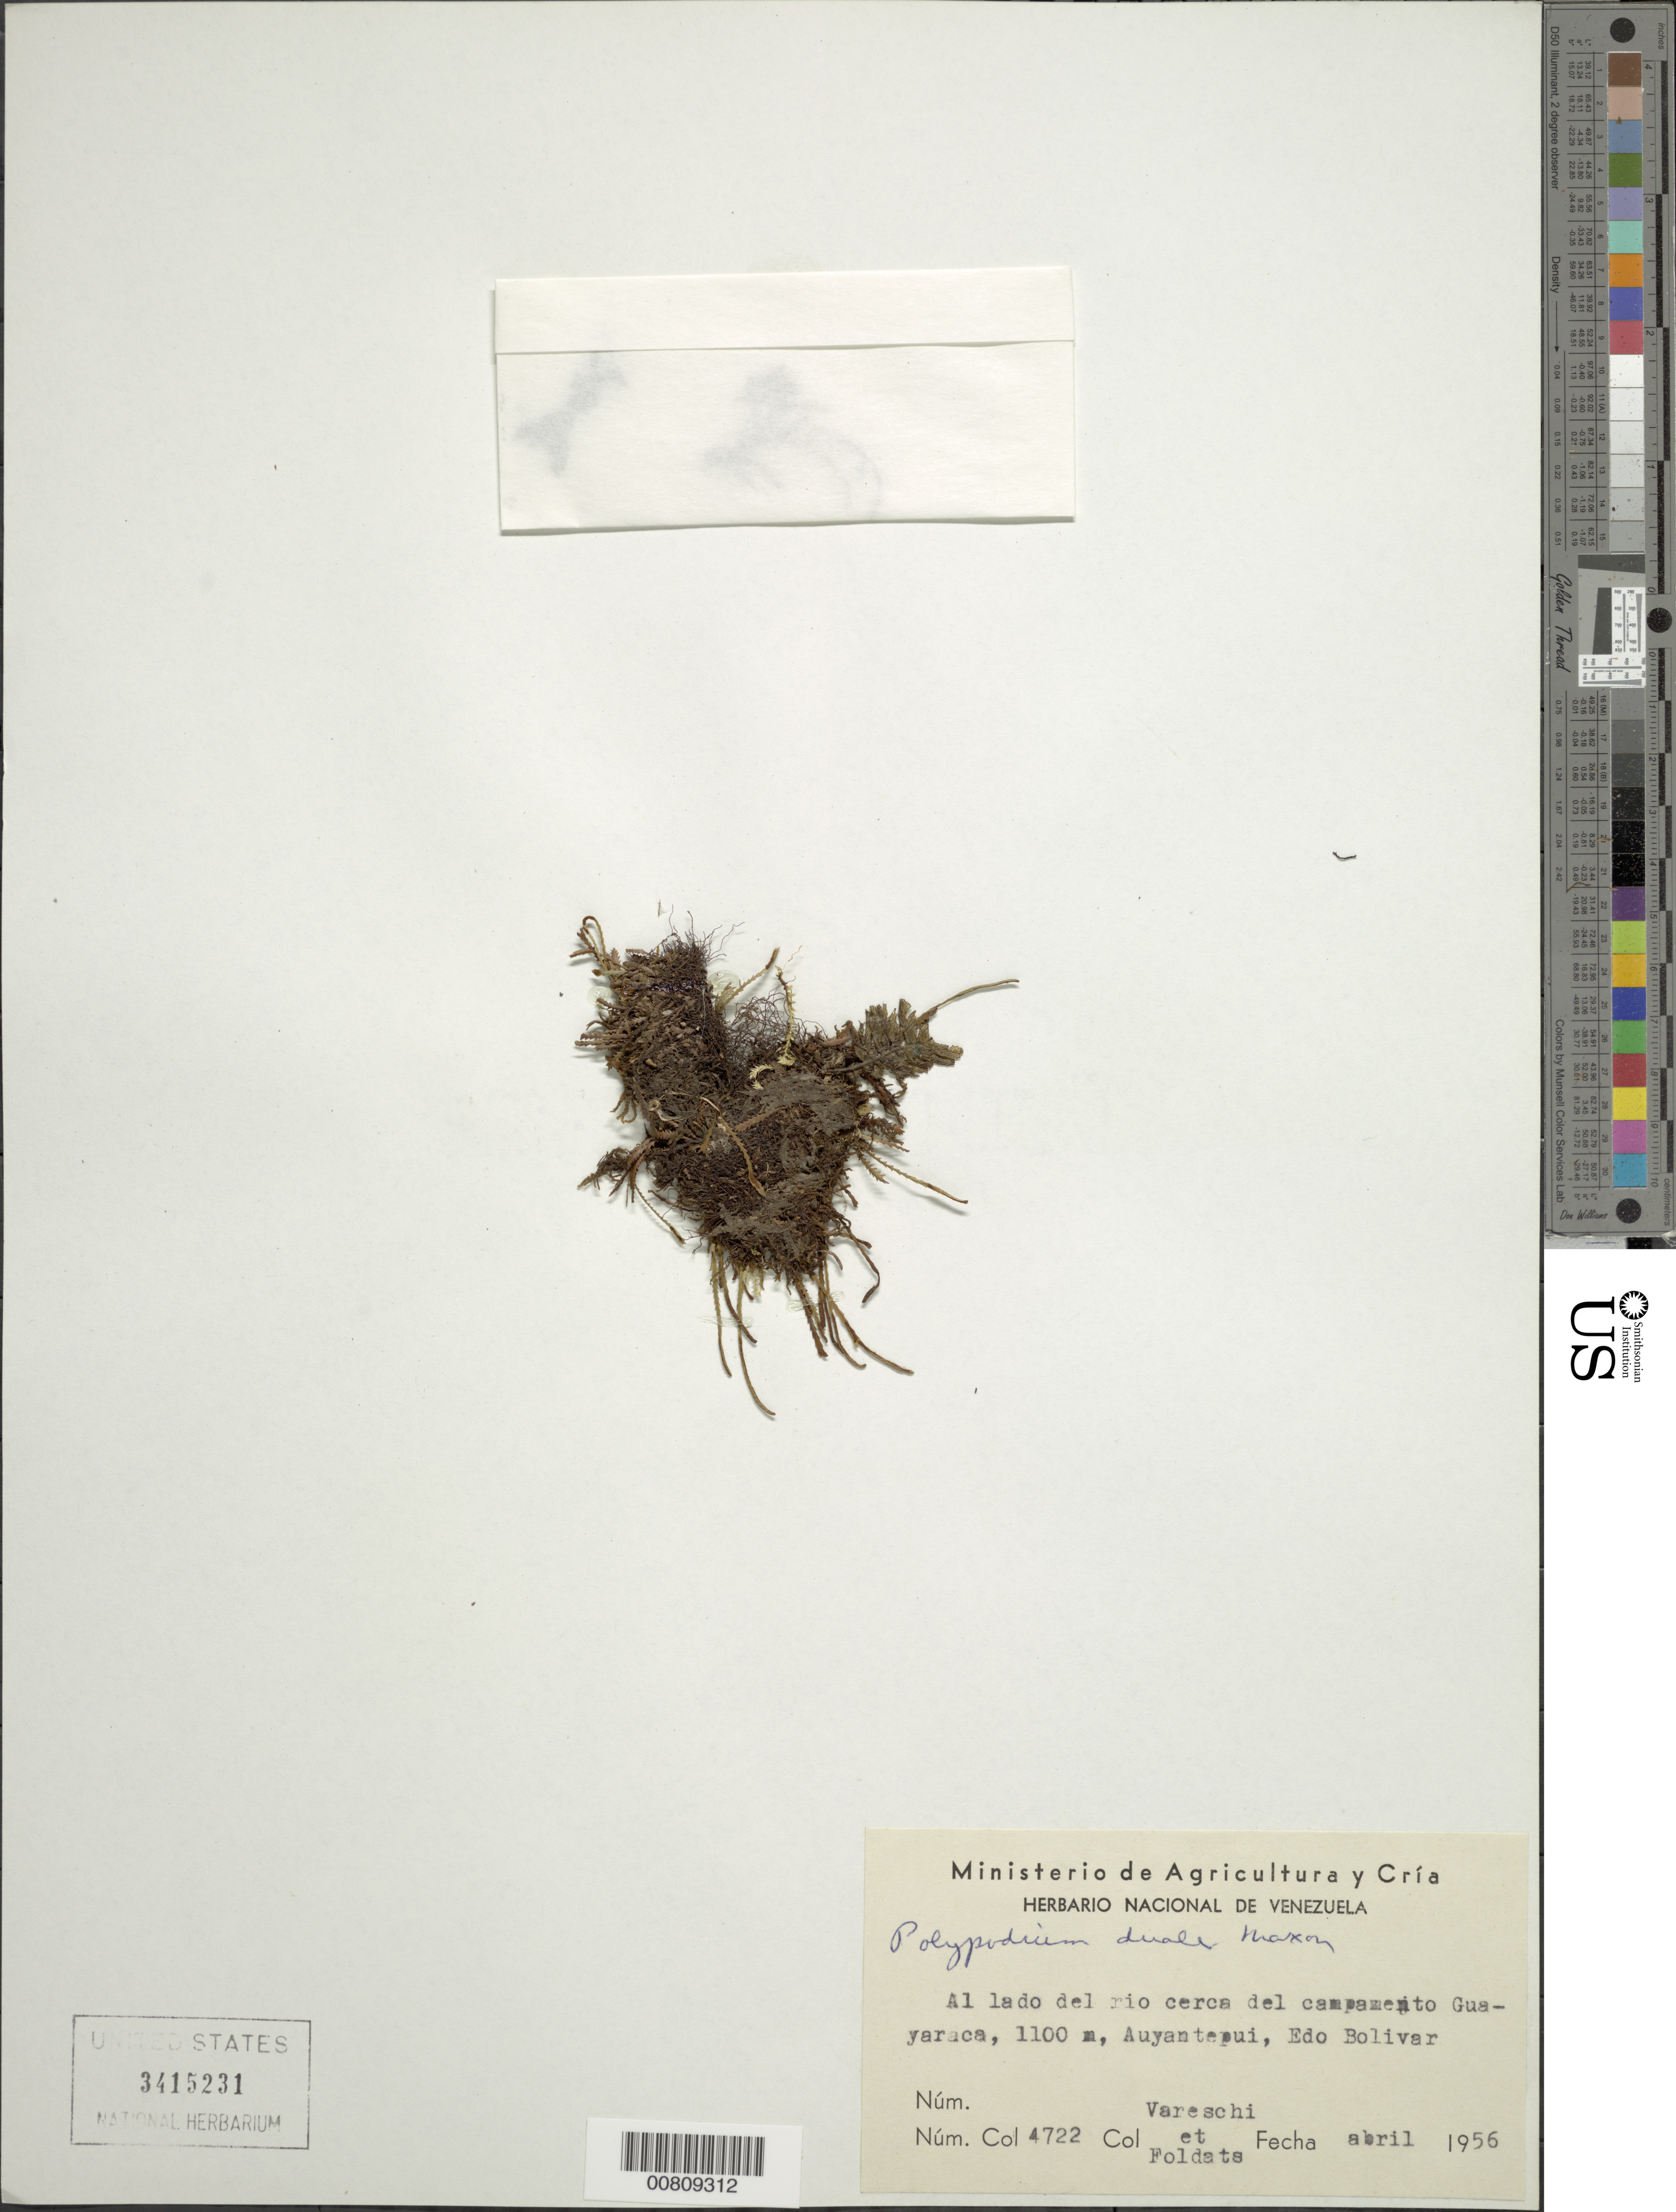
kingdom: Plantae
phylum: Tracheophyta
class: Polypodiopsida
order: Polypodiales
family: Polypodiaceae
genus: Cochlidium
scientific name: Cochlidium serrulatum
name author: (Sw.) L.E. Bishop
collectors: V. Vareschi & E. Foldats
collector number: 4722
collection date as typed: Apr-56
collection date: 1956-04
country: Venezuela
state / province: Bolívar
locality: Auyan-tepuí, Guayaraca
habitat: Al lado del rio cerca del campamento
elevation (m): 1100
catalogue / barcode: US 3415231